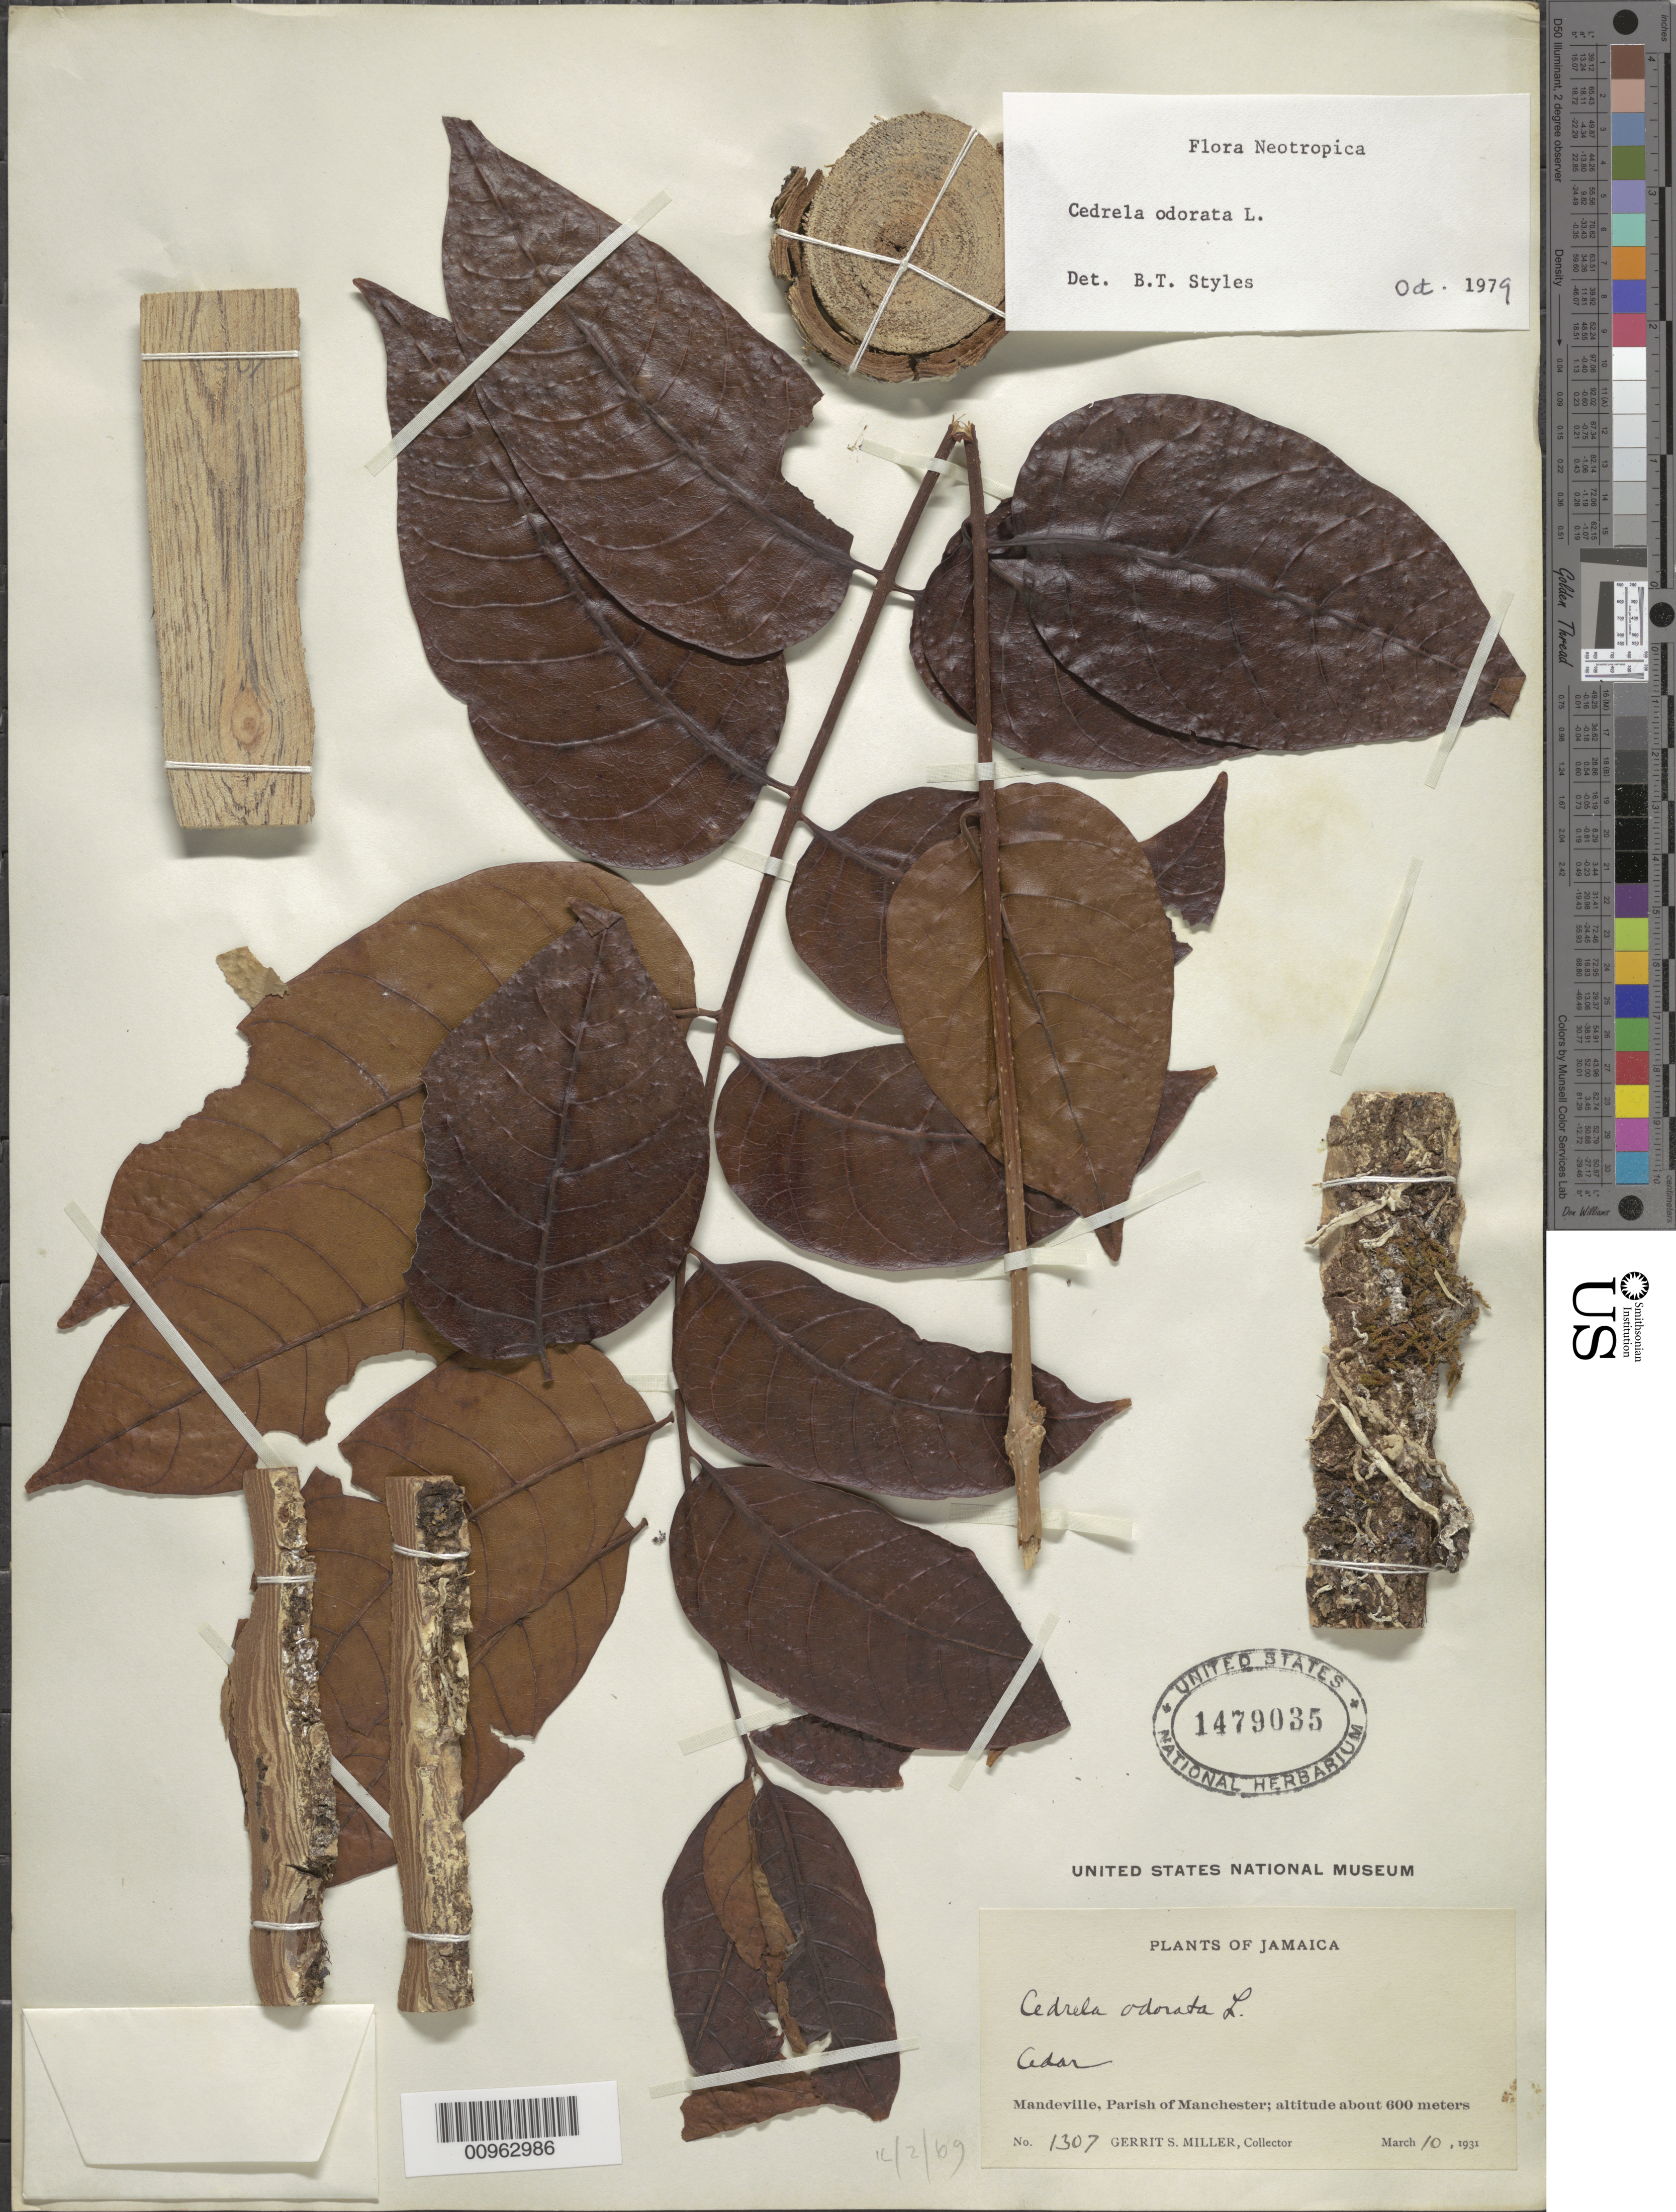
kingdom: Plantae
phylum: Tracheophyta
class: Magnoliopsida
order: Sapindales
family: Meliaceae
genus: Cedrela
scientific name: Cedrela odorata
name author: L.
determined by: Styles, B. T.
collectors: G. S. Miller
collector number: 1307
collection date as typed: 10 Apr 1931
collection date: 1931-04-10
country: Jamaica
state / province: Manchester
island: Jamaica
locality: Mandeville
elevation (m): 600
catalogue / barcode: US 1479035